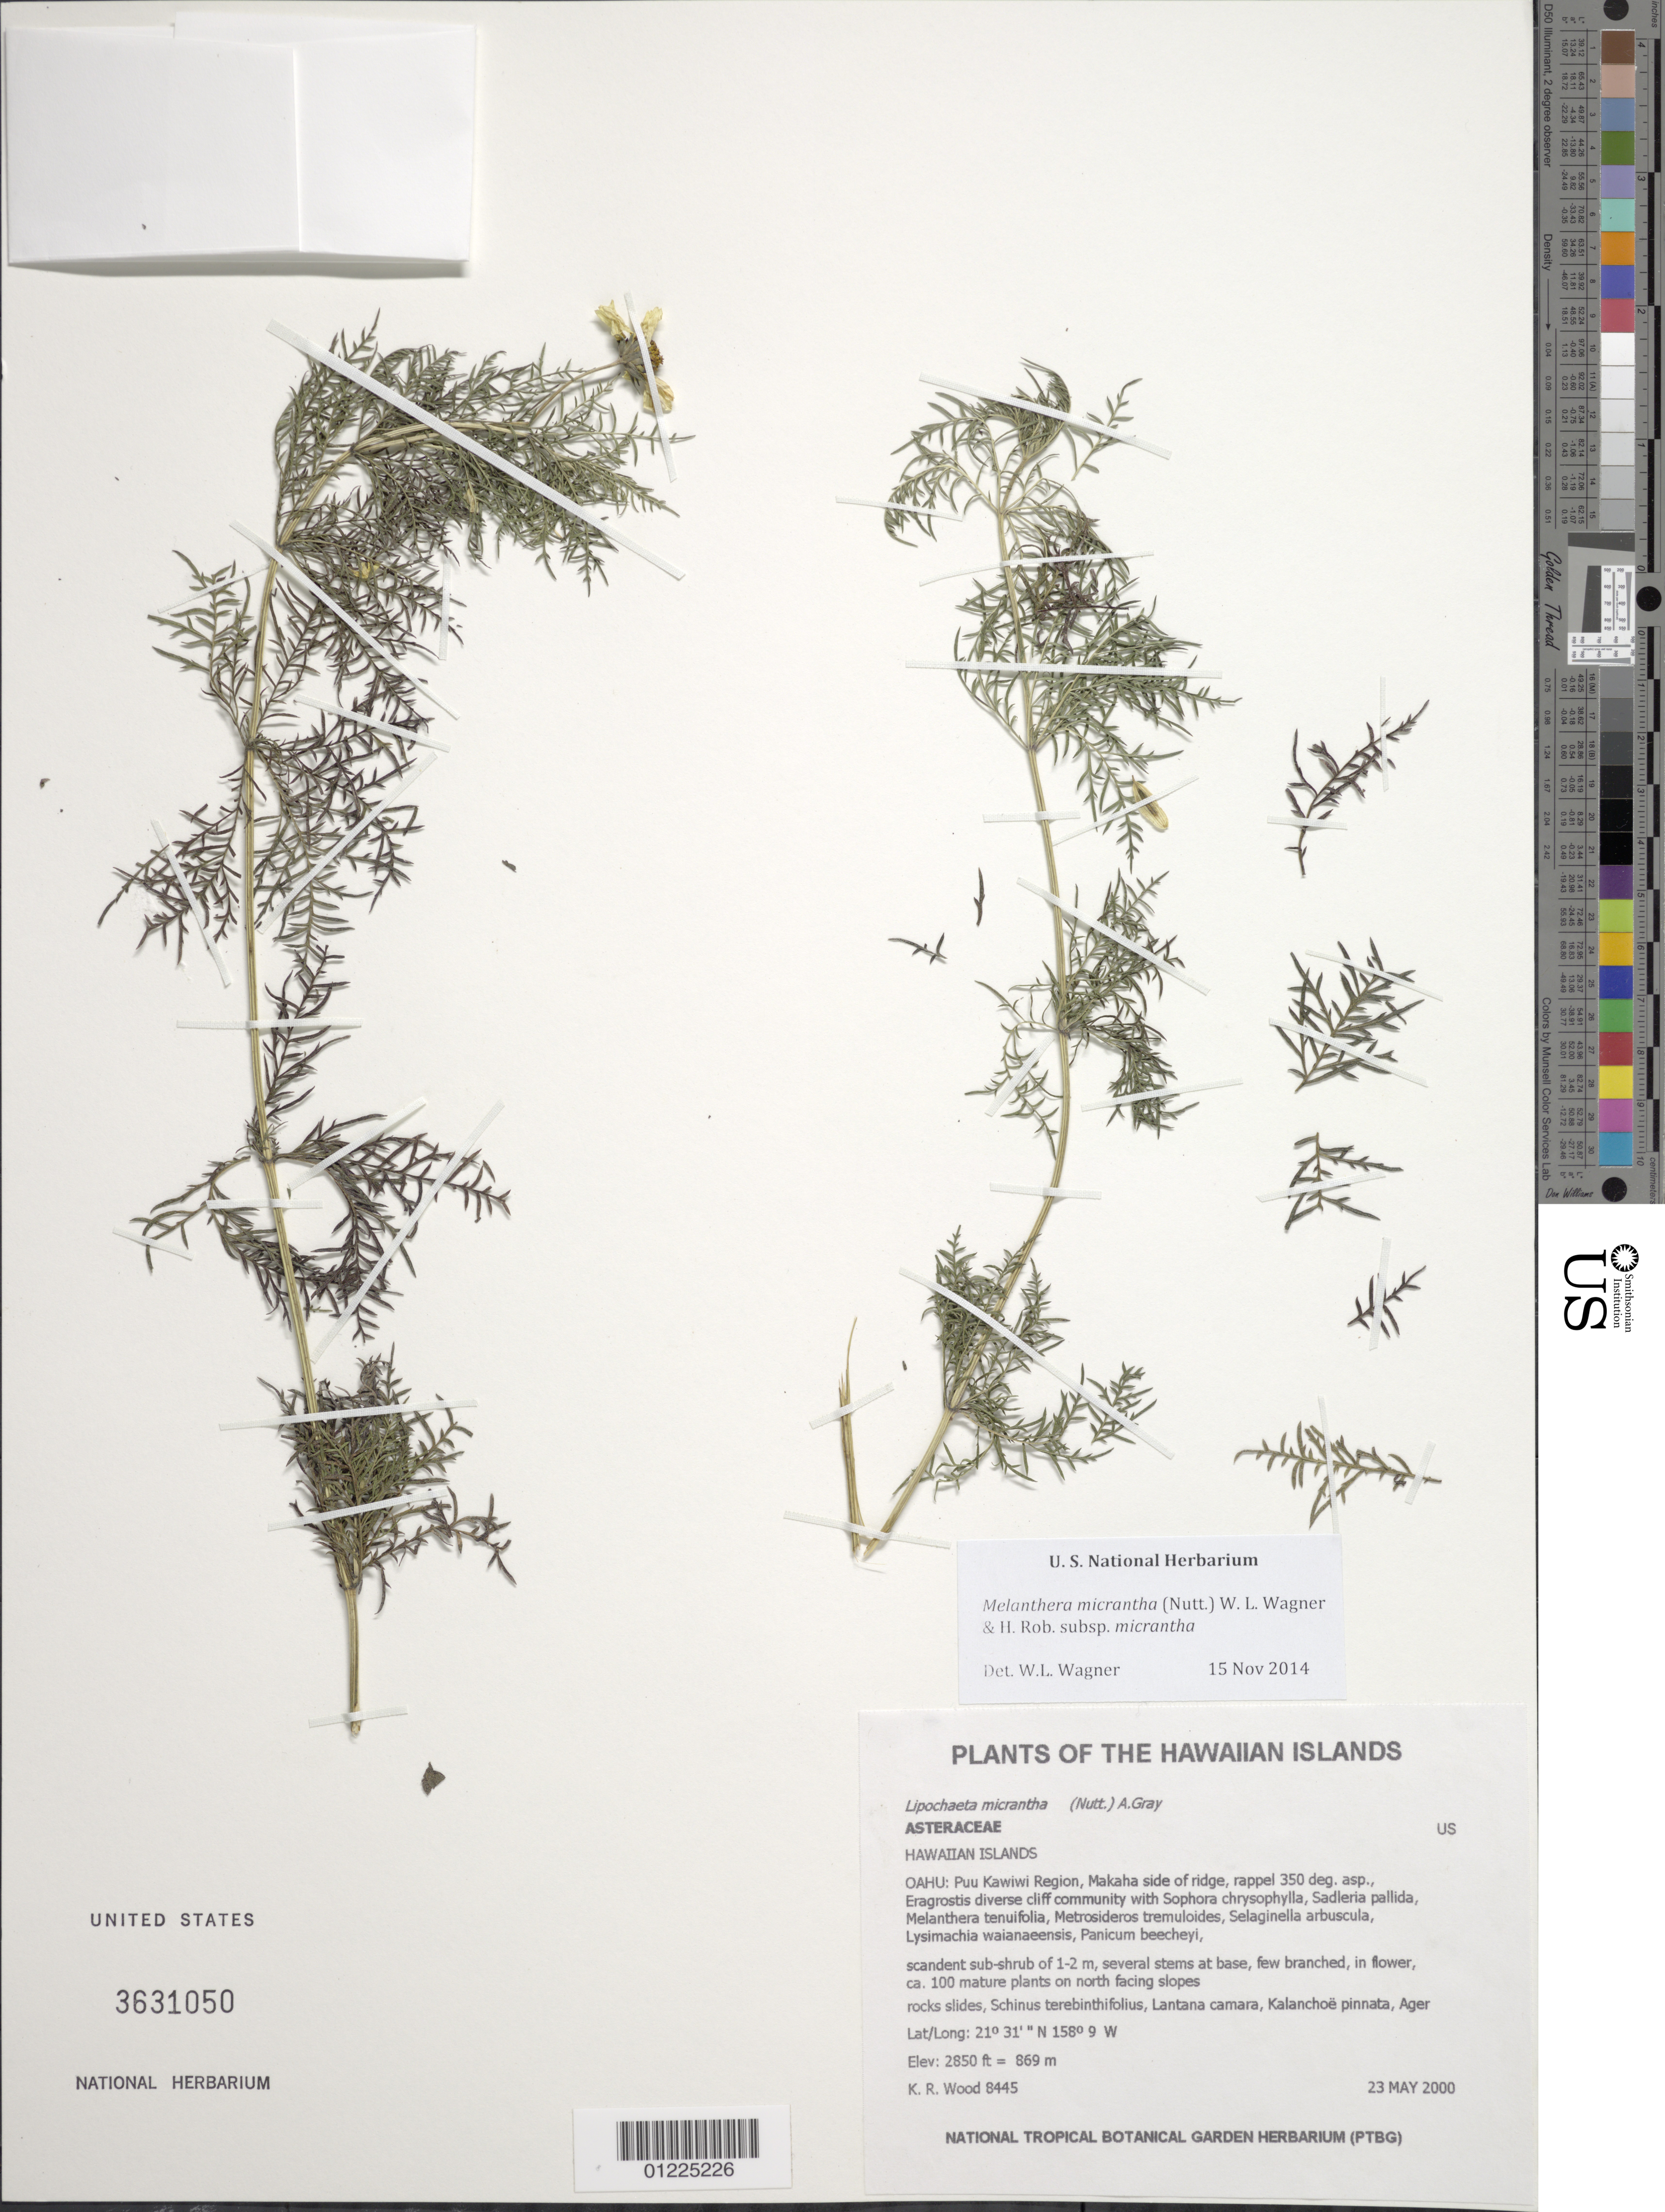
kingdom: Plantae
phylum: Tracheophyta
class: Magnoliopsida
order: Asterales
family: Asteraceae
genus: Wollastonia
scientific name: Wollastonia micrantha subsp. micrantha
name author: (Nutt.) Orchard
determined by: Wagner, W. L., (BOT), Smithsonian Institution - National Museum of Natural History (UNITED STATES)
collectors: K. R. Wood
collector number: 8445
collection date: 2000-05-23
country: United States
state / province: Hawaii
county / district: Honolulu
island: Oahu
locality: Puu Kawiwi Region, Makaha side of ridge, rappel 350 deg. asp;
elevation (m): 869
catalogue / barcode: US 3631050